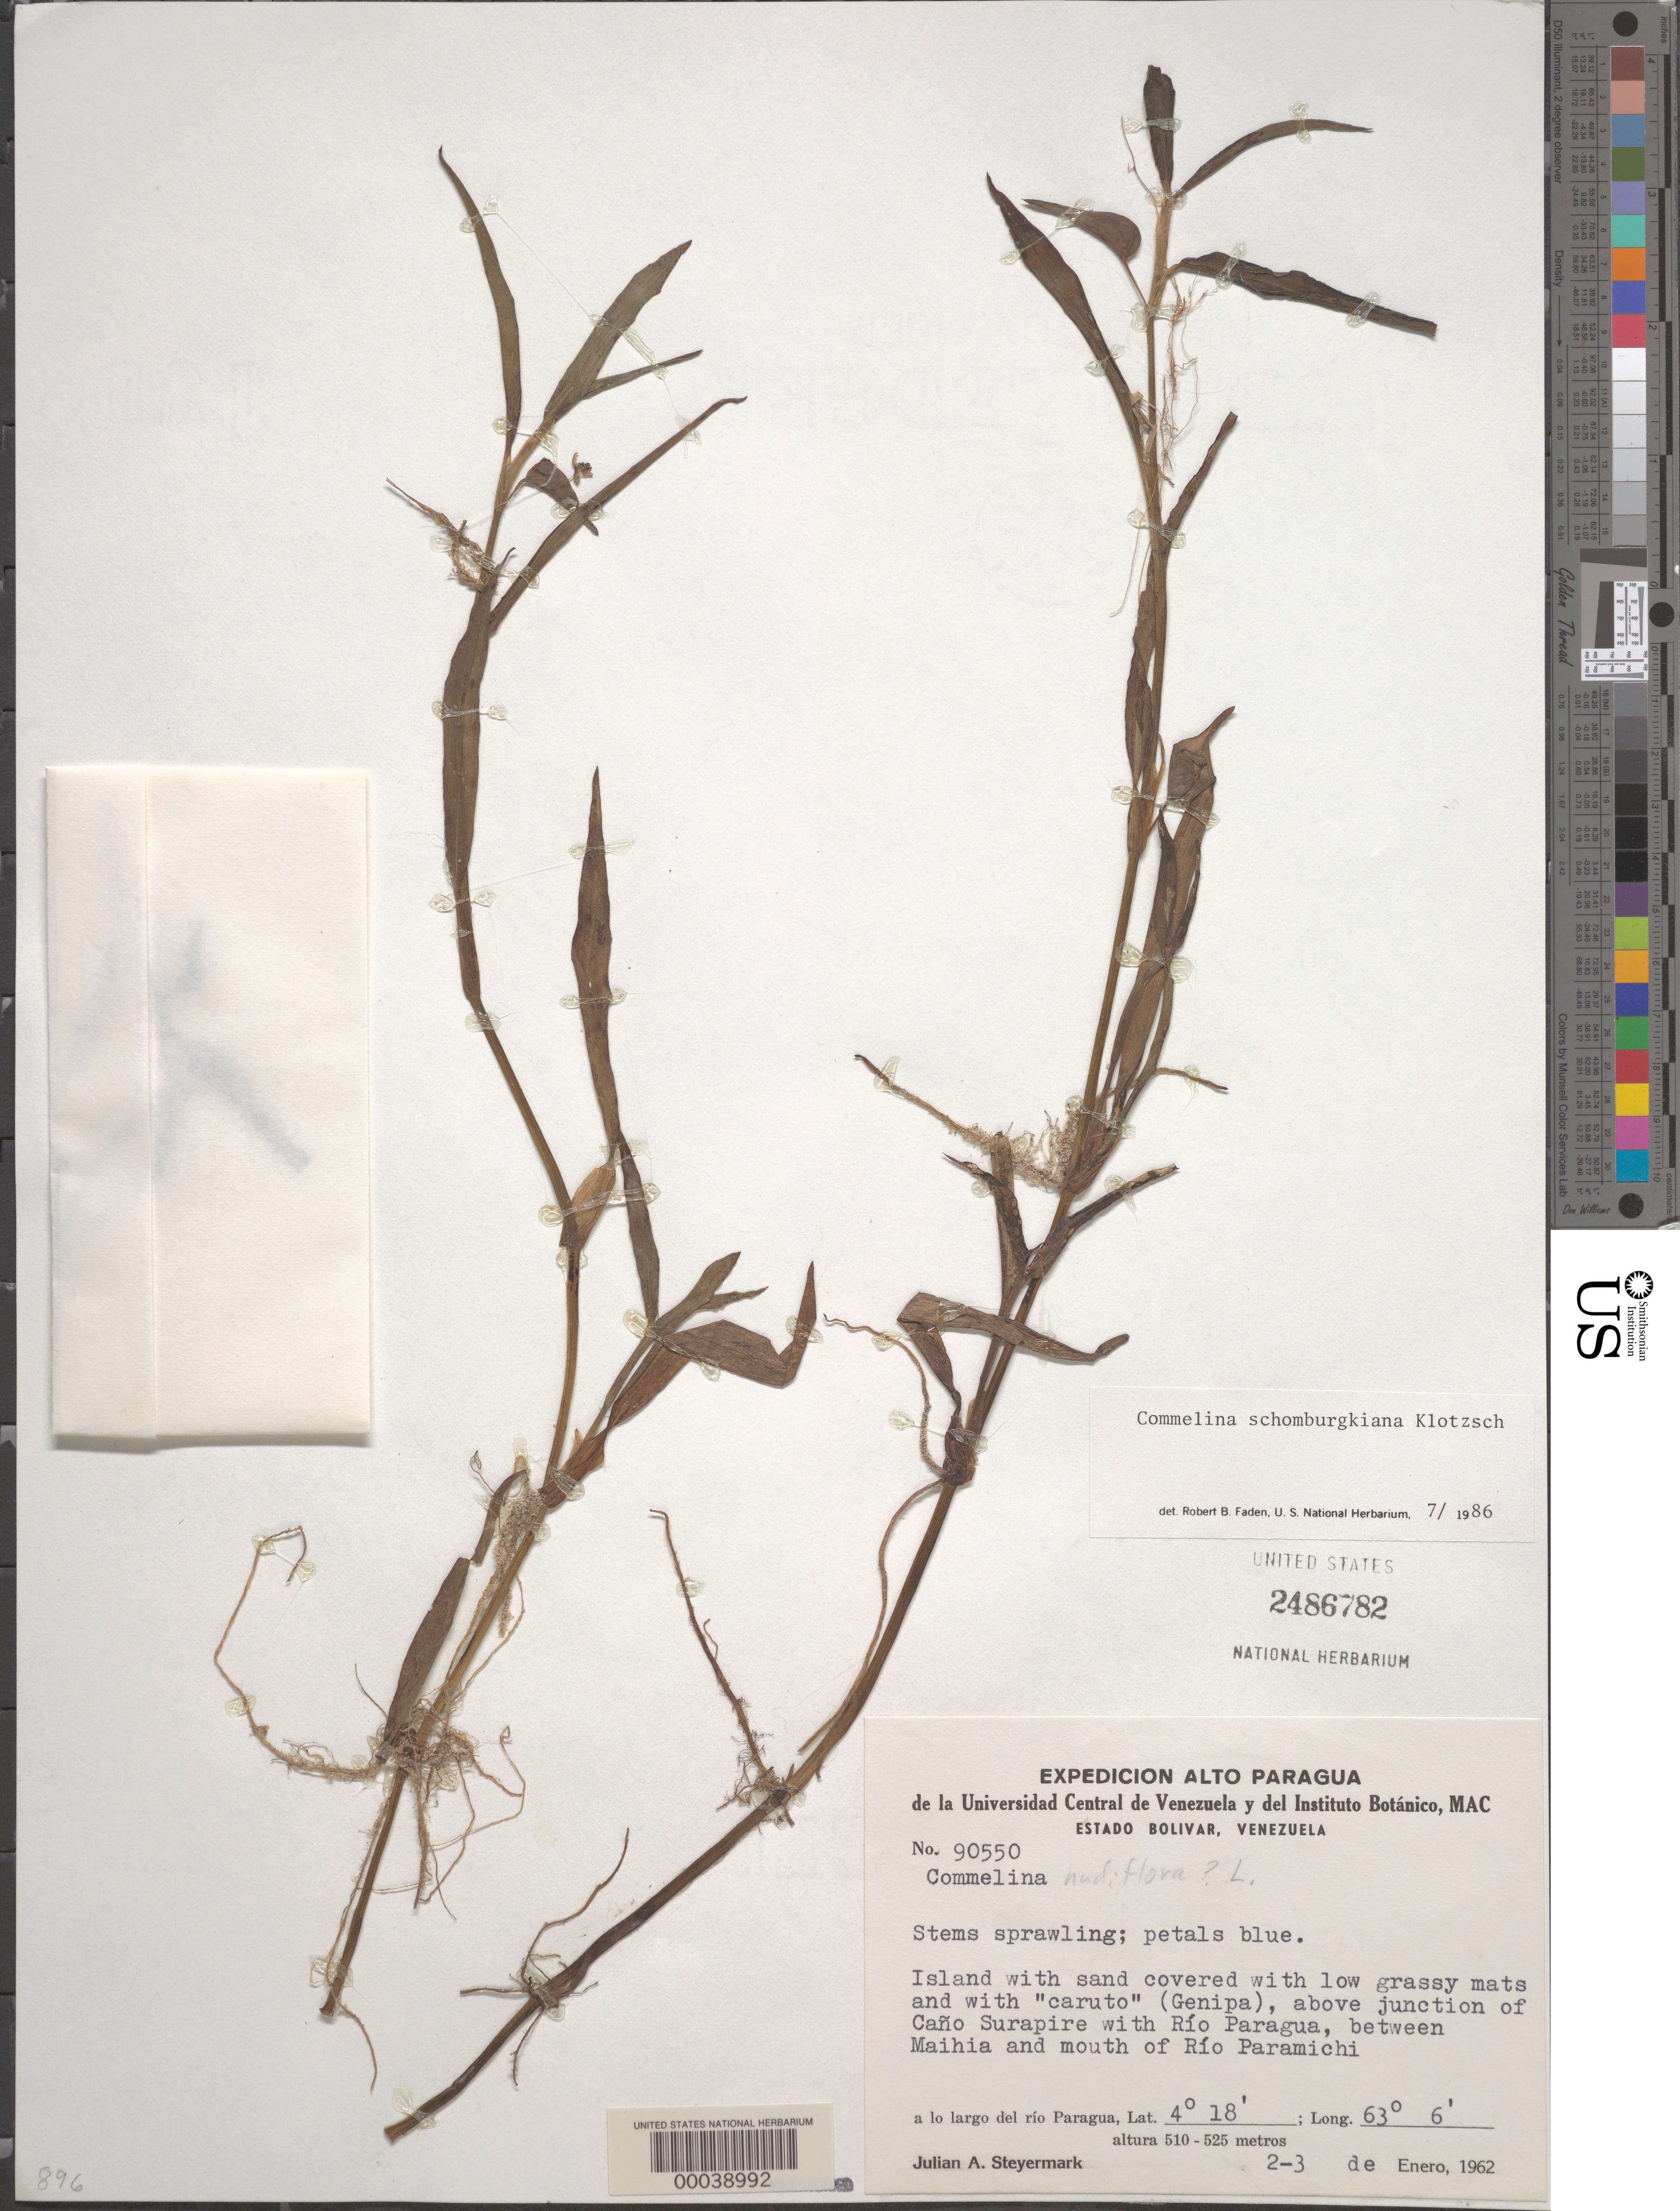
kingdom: Plantae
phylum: Tracheophyta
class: Liliopsida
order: Commelinales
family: Commelinaceae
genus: Commelina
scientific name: Commelina schomburgkiana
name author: Klotzsch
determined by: Faden, Robert B., (US), Smithsonian Institution - National Museum of Natural History (UNITED STATES)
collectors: J. Steyermark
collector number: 90550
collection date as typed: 02 Jan 1962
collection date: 1962-01-02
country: Venezuela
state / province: Bolivar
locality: Between maihia and mouth of rio paramichi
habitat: Island; sand covered with low grassy mats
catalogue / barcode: US 2486782